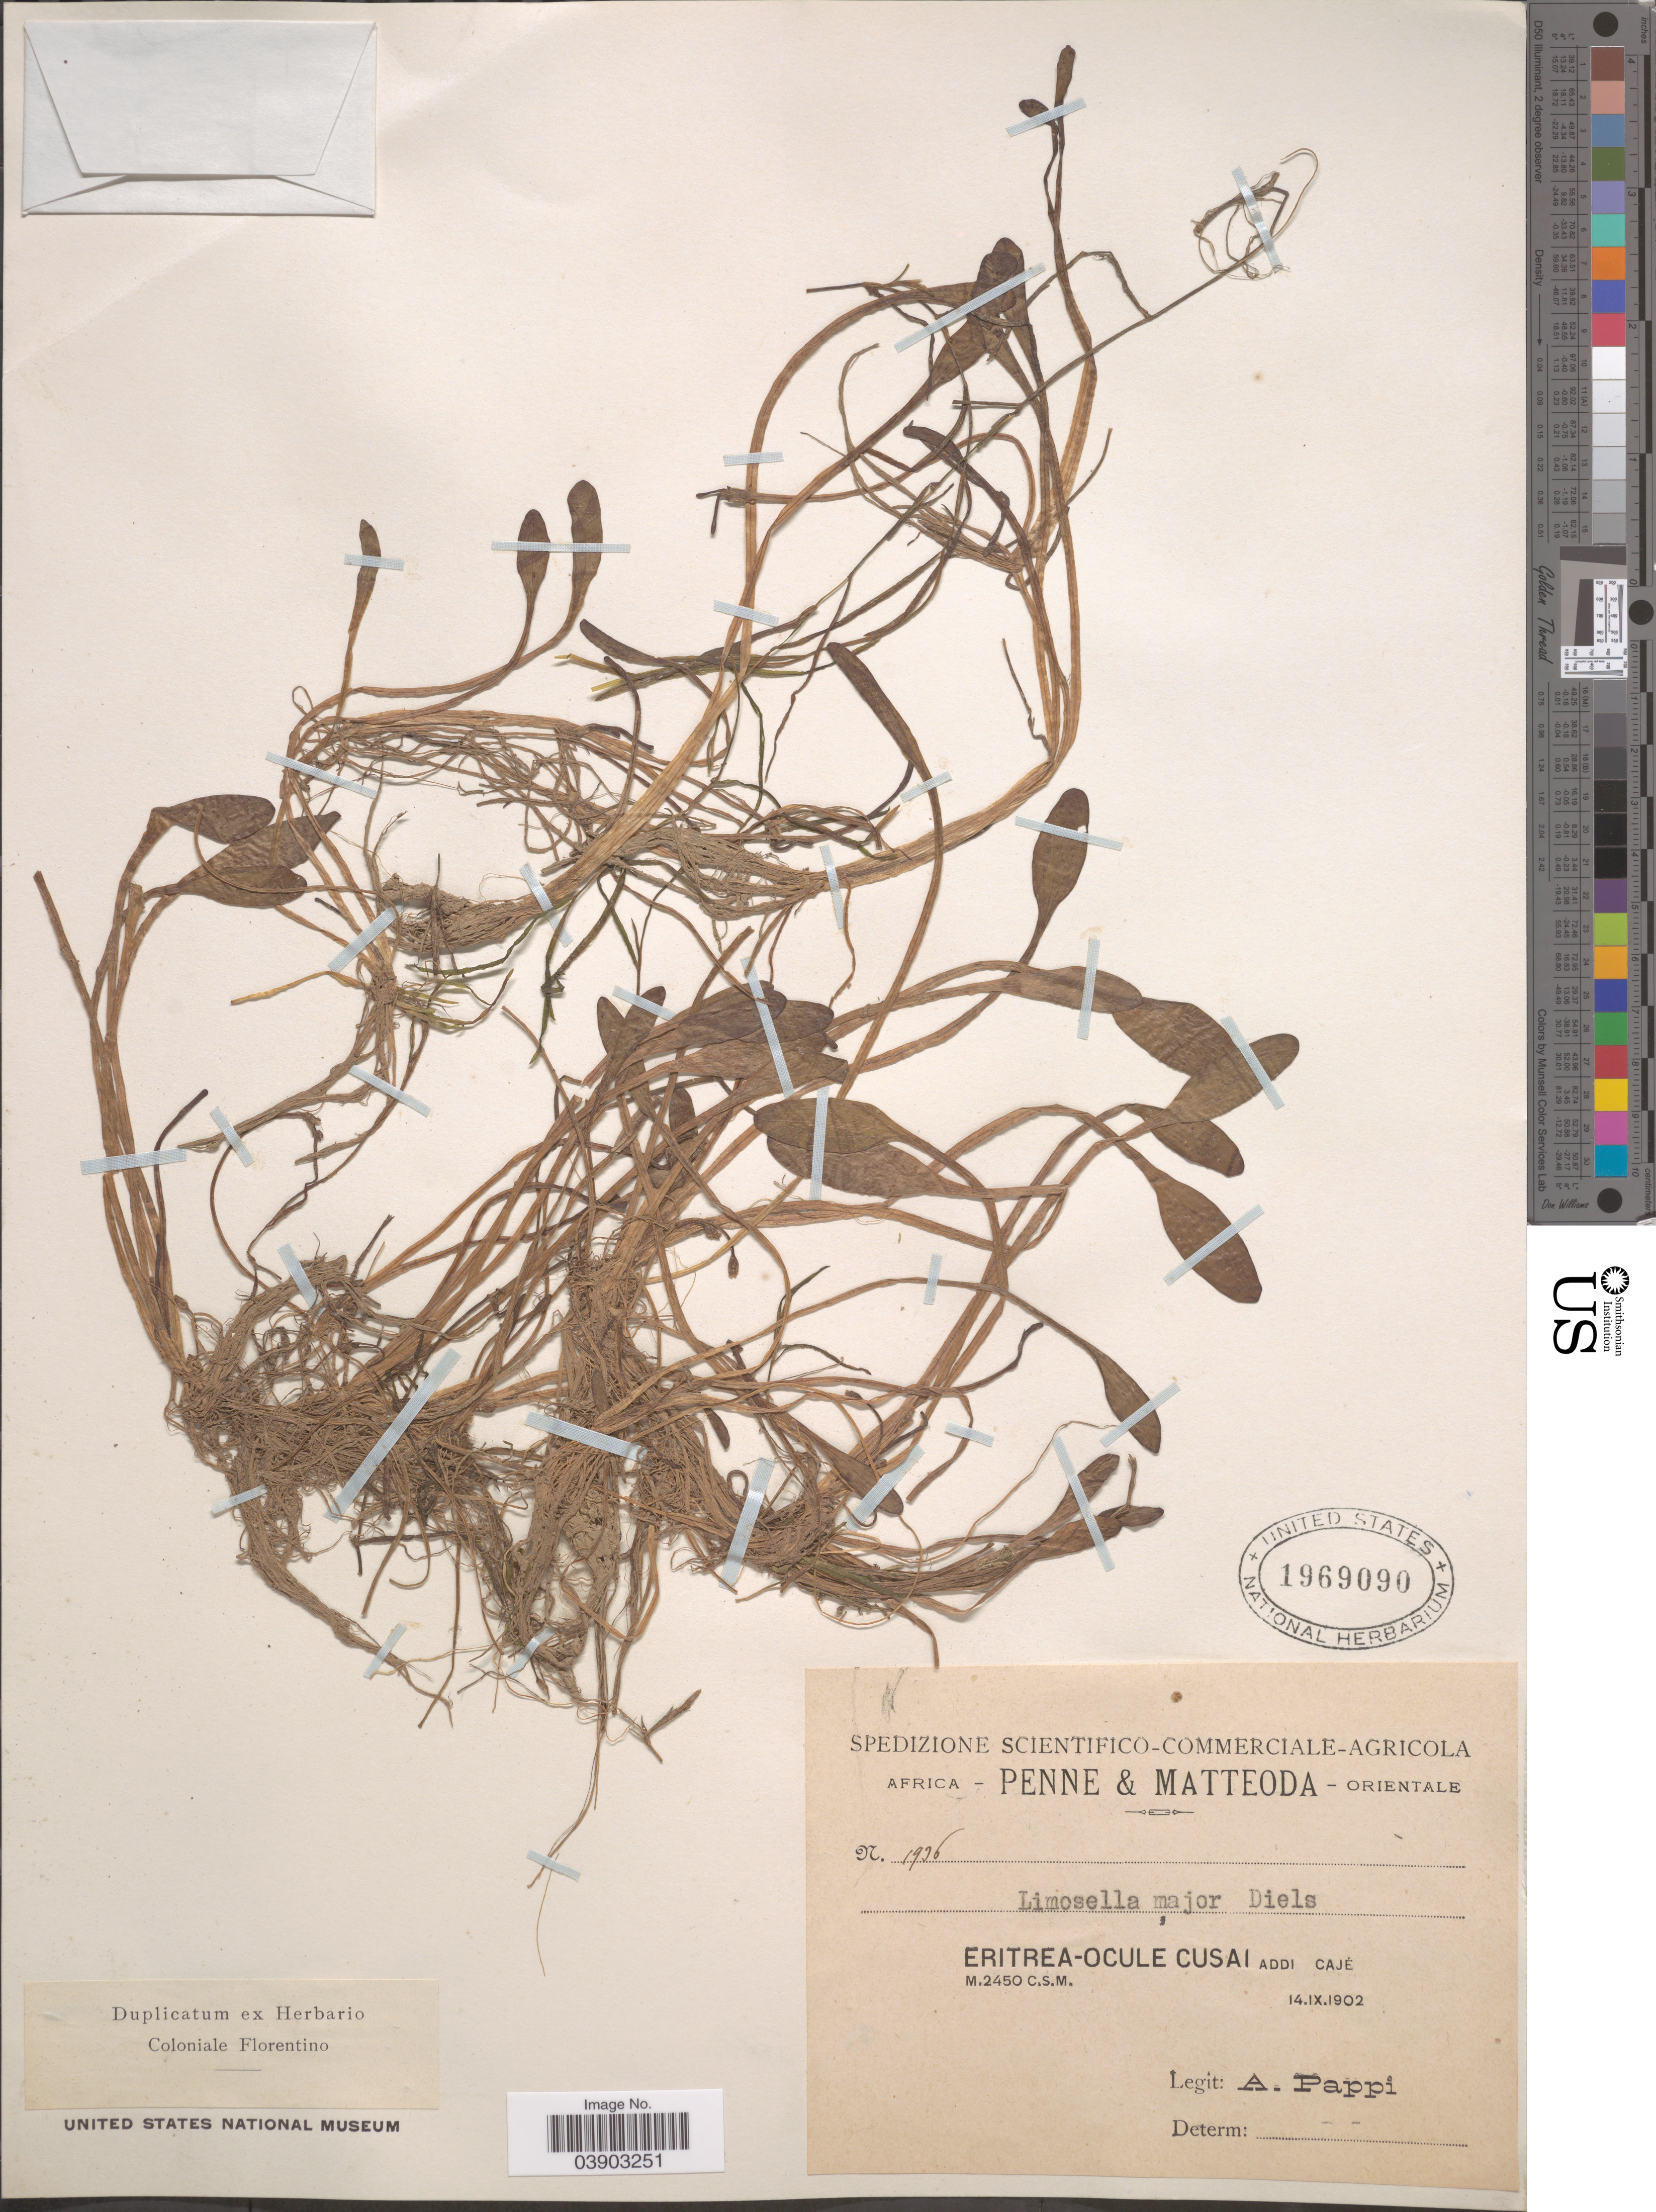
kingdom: Plantae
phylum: Tracheophyta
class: Magnoliopsida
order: Lamiales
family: Scrophulariaceae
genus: Limosella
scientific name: Limosella maior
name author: Diels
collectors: A. Pappi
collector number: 1936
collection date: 1902-09-14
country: Eritrea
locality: Africa Orientale. Eritrea-Ocule Casai addi cajé.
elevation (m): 2450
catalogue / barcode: US 1969090